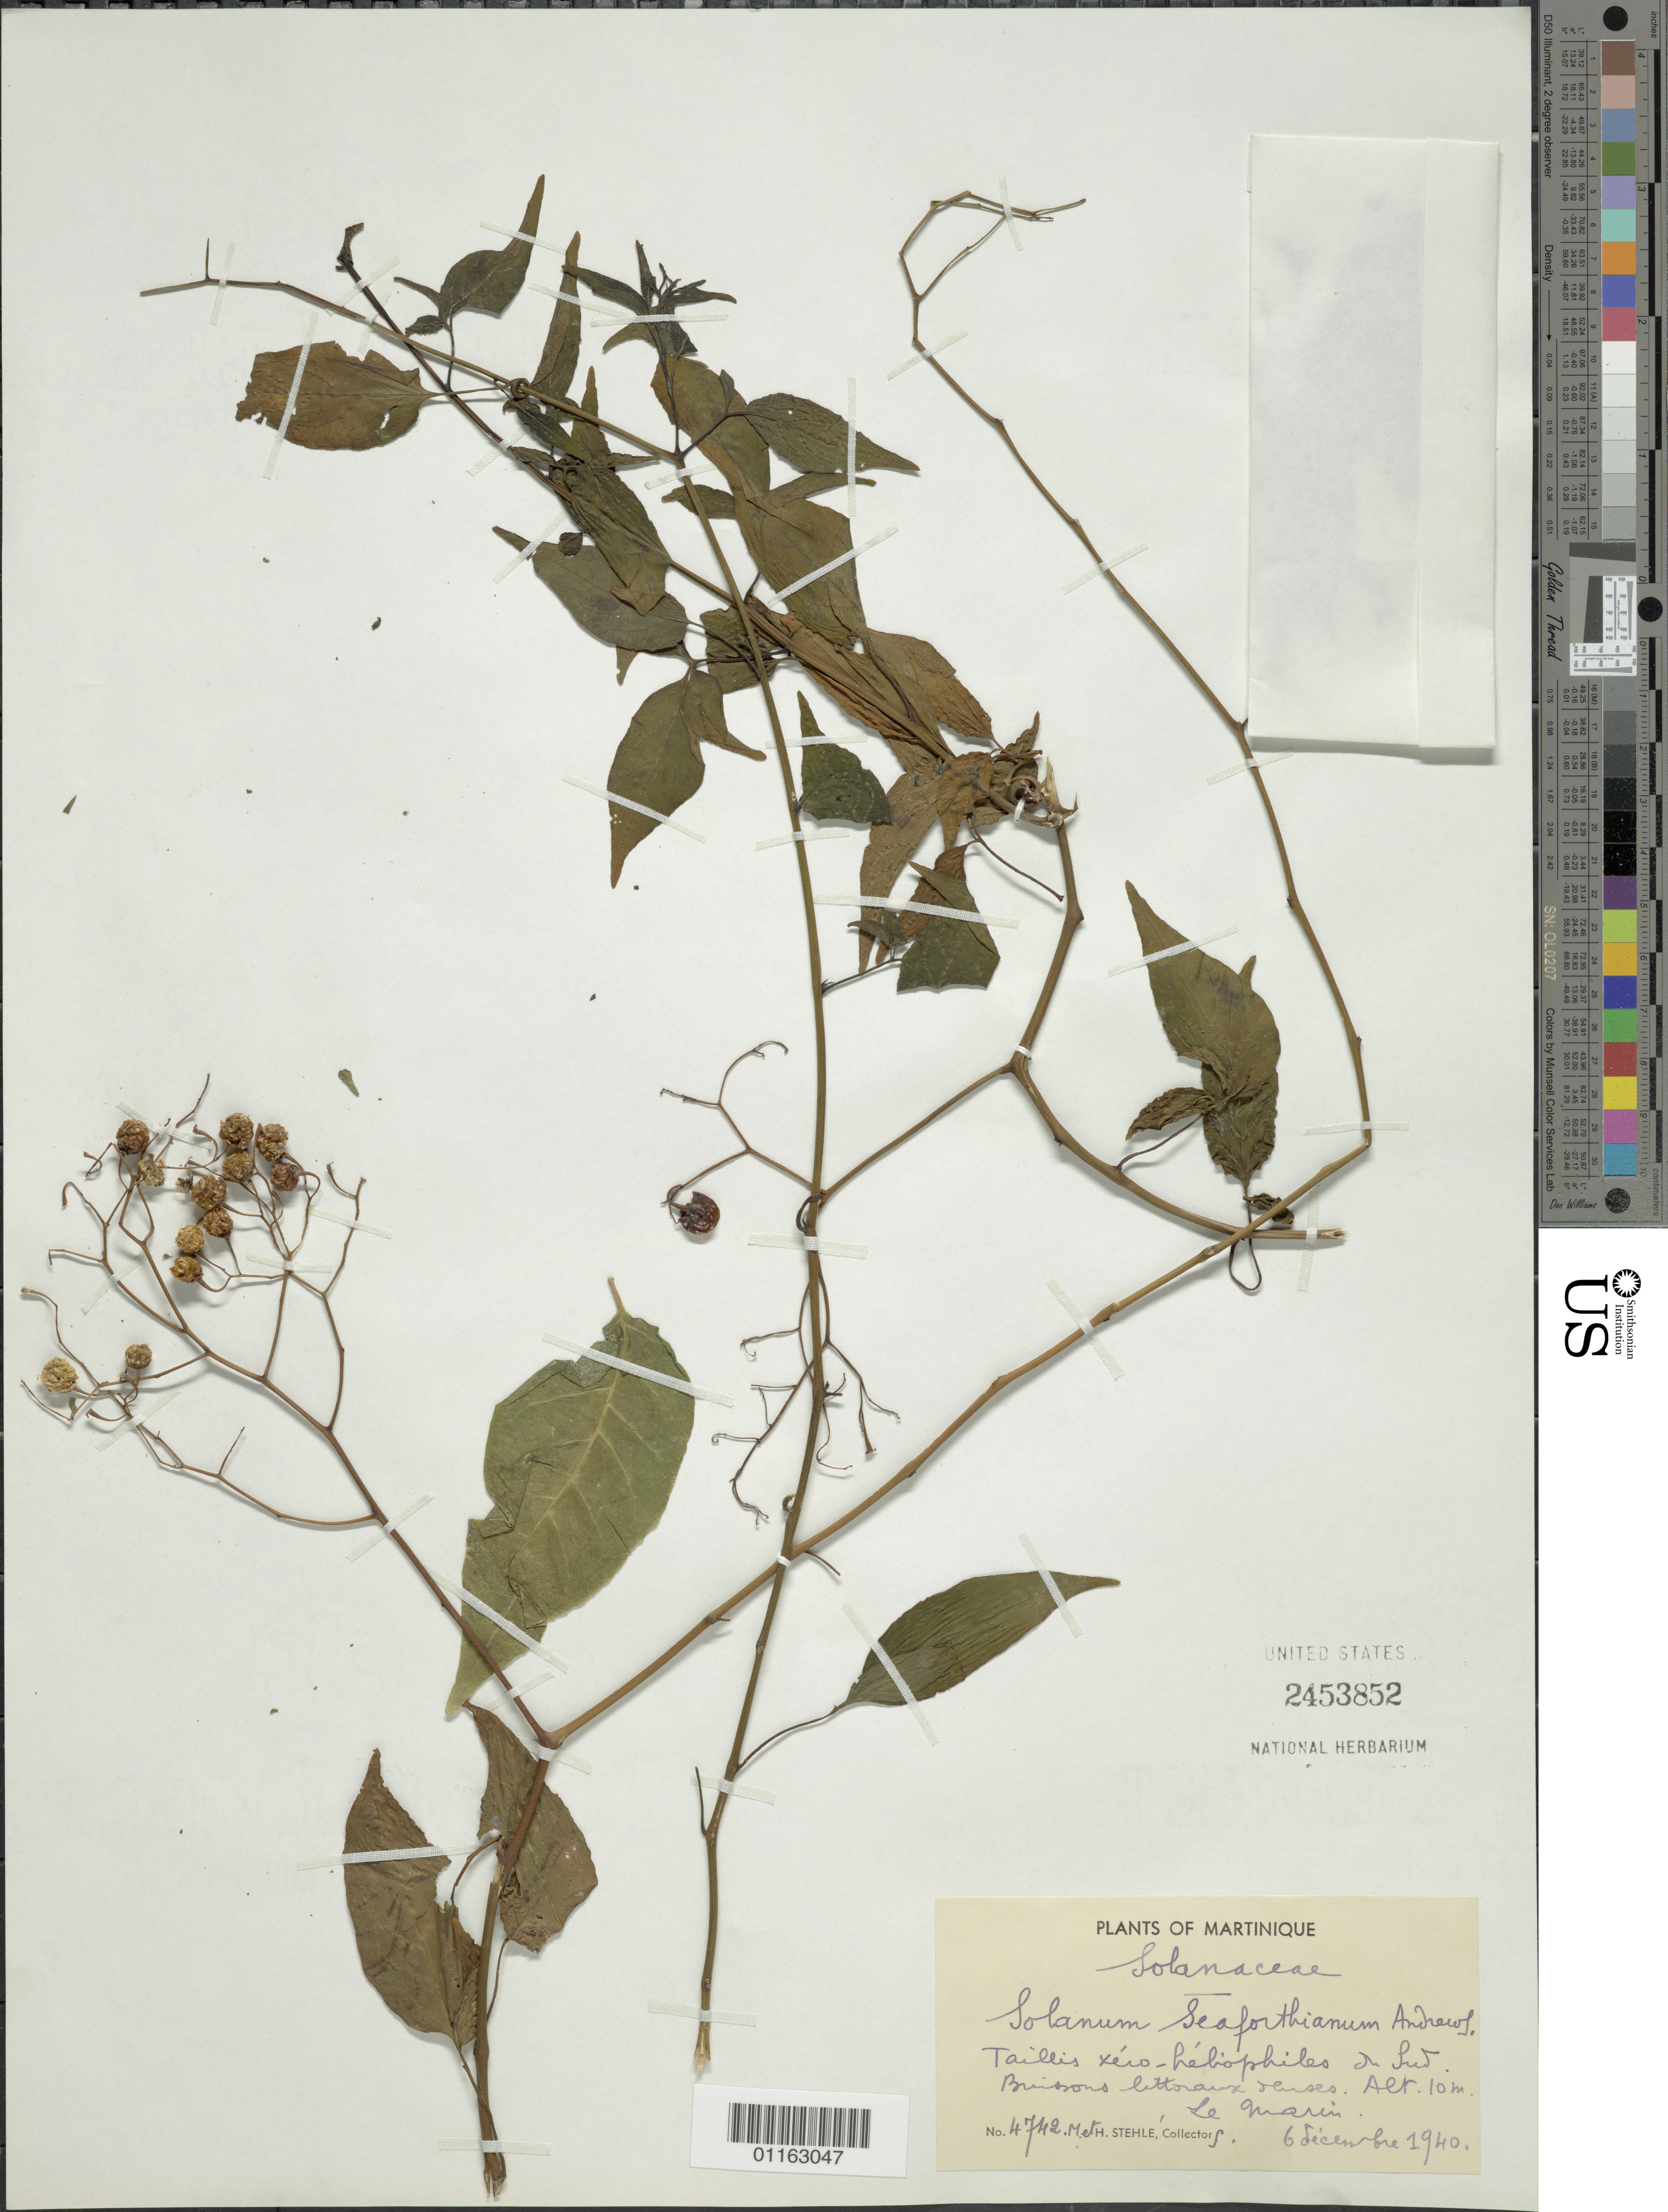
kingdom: Plantae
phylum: Tracheophyta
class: Magnoliopsida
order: Solanales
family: Solanaceae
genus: Solanum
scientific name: Solanum seaforthianum var. seaforthianum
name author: Andrews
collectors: M. Stehlé & M. Stehlé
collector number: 4742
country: Martinique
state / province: Le Marin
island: Martinique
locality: littoraux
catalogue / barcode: US 2453852